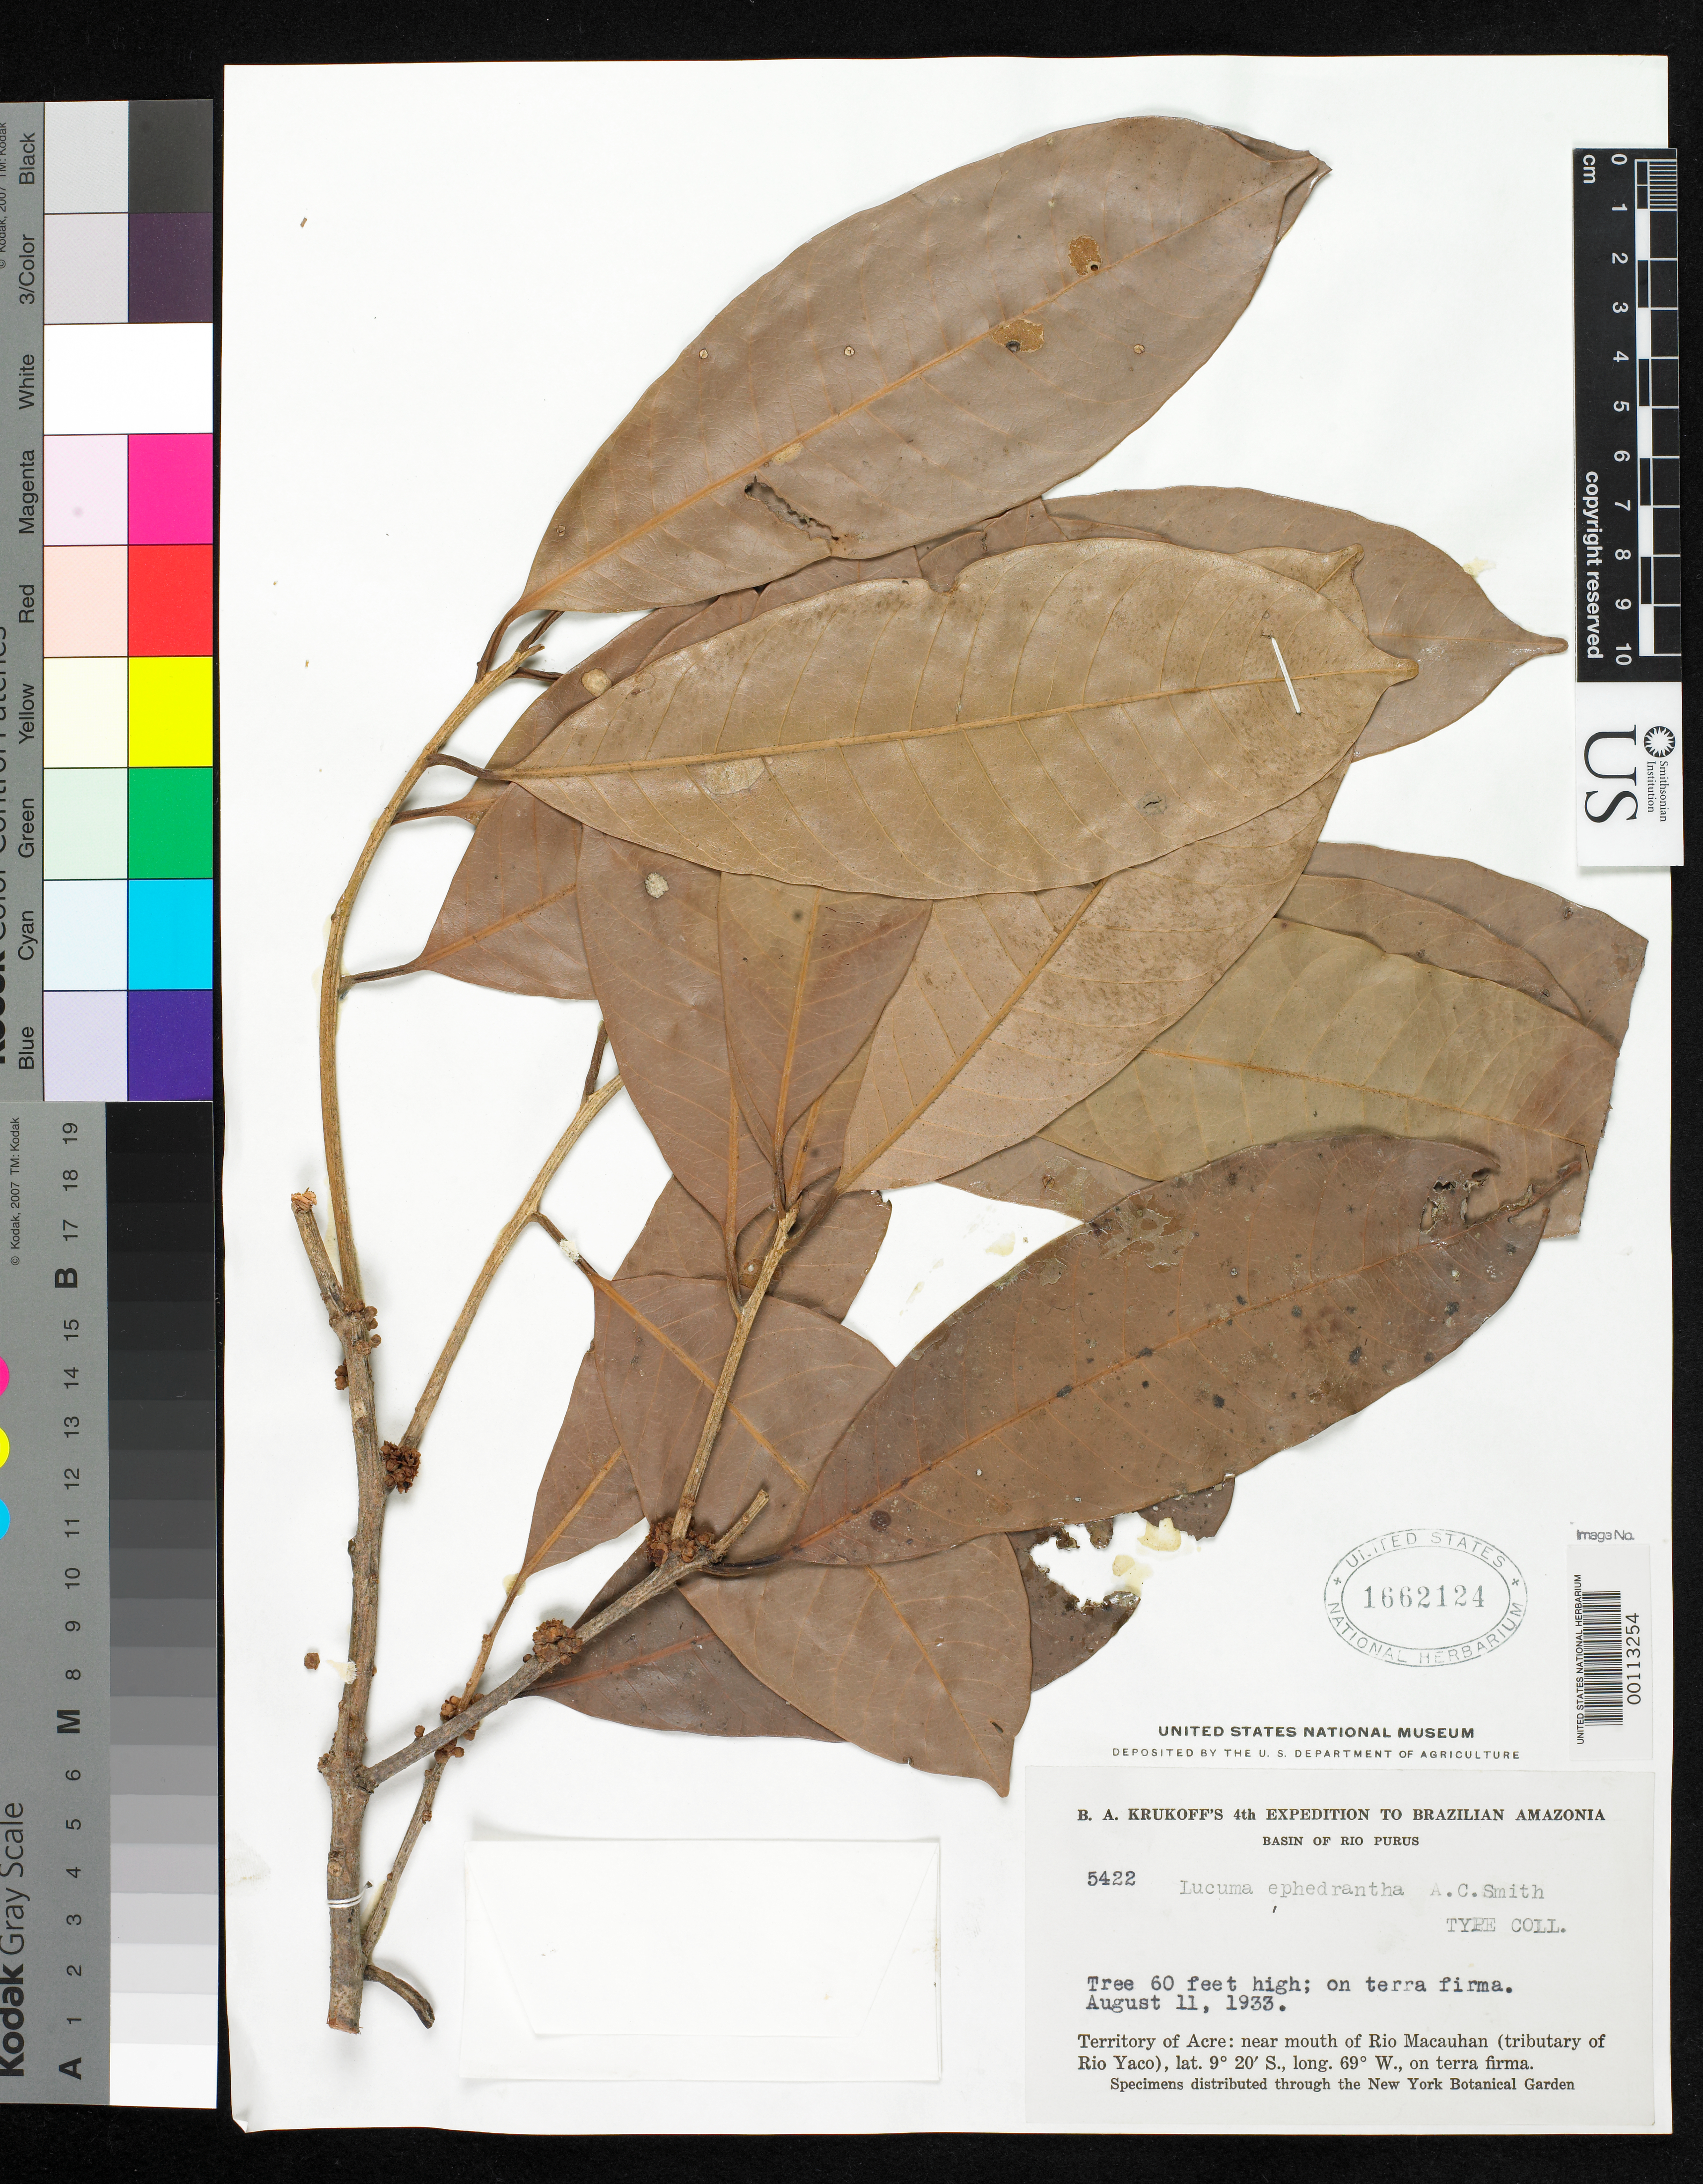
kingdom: Plantae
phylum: Tracheophyta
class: Magnoliopsida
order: Ericales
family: Sapotaceae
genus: Lucuma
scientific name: Lucuma ephedrantha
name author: A.C. Sm.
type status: Isotype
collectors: B. A. Krukoff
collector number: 5422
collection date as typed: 11 Aug 1933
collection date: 1933-08-11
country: Brazil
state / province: Acre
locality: Near mouth of Rio Macauhan.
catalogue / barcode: US 1662124